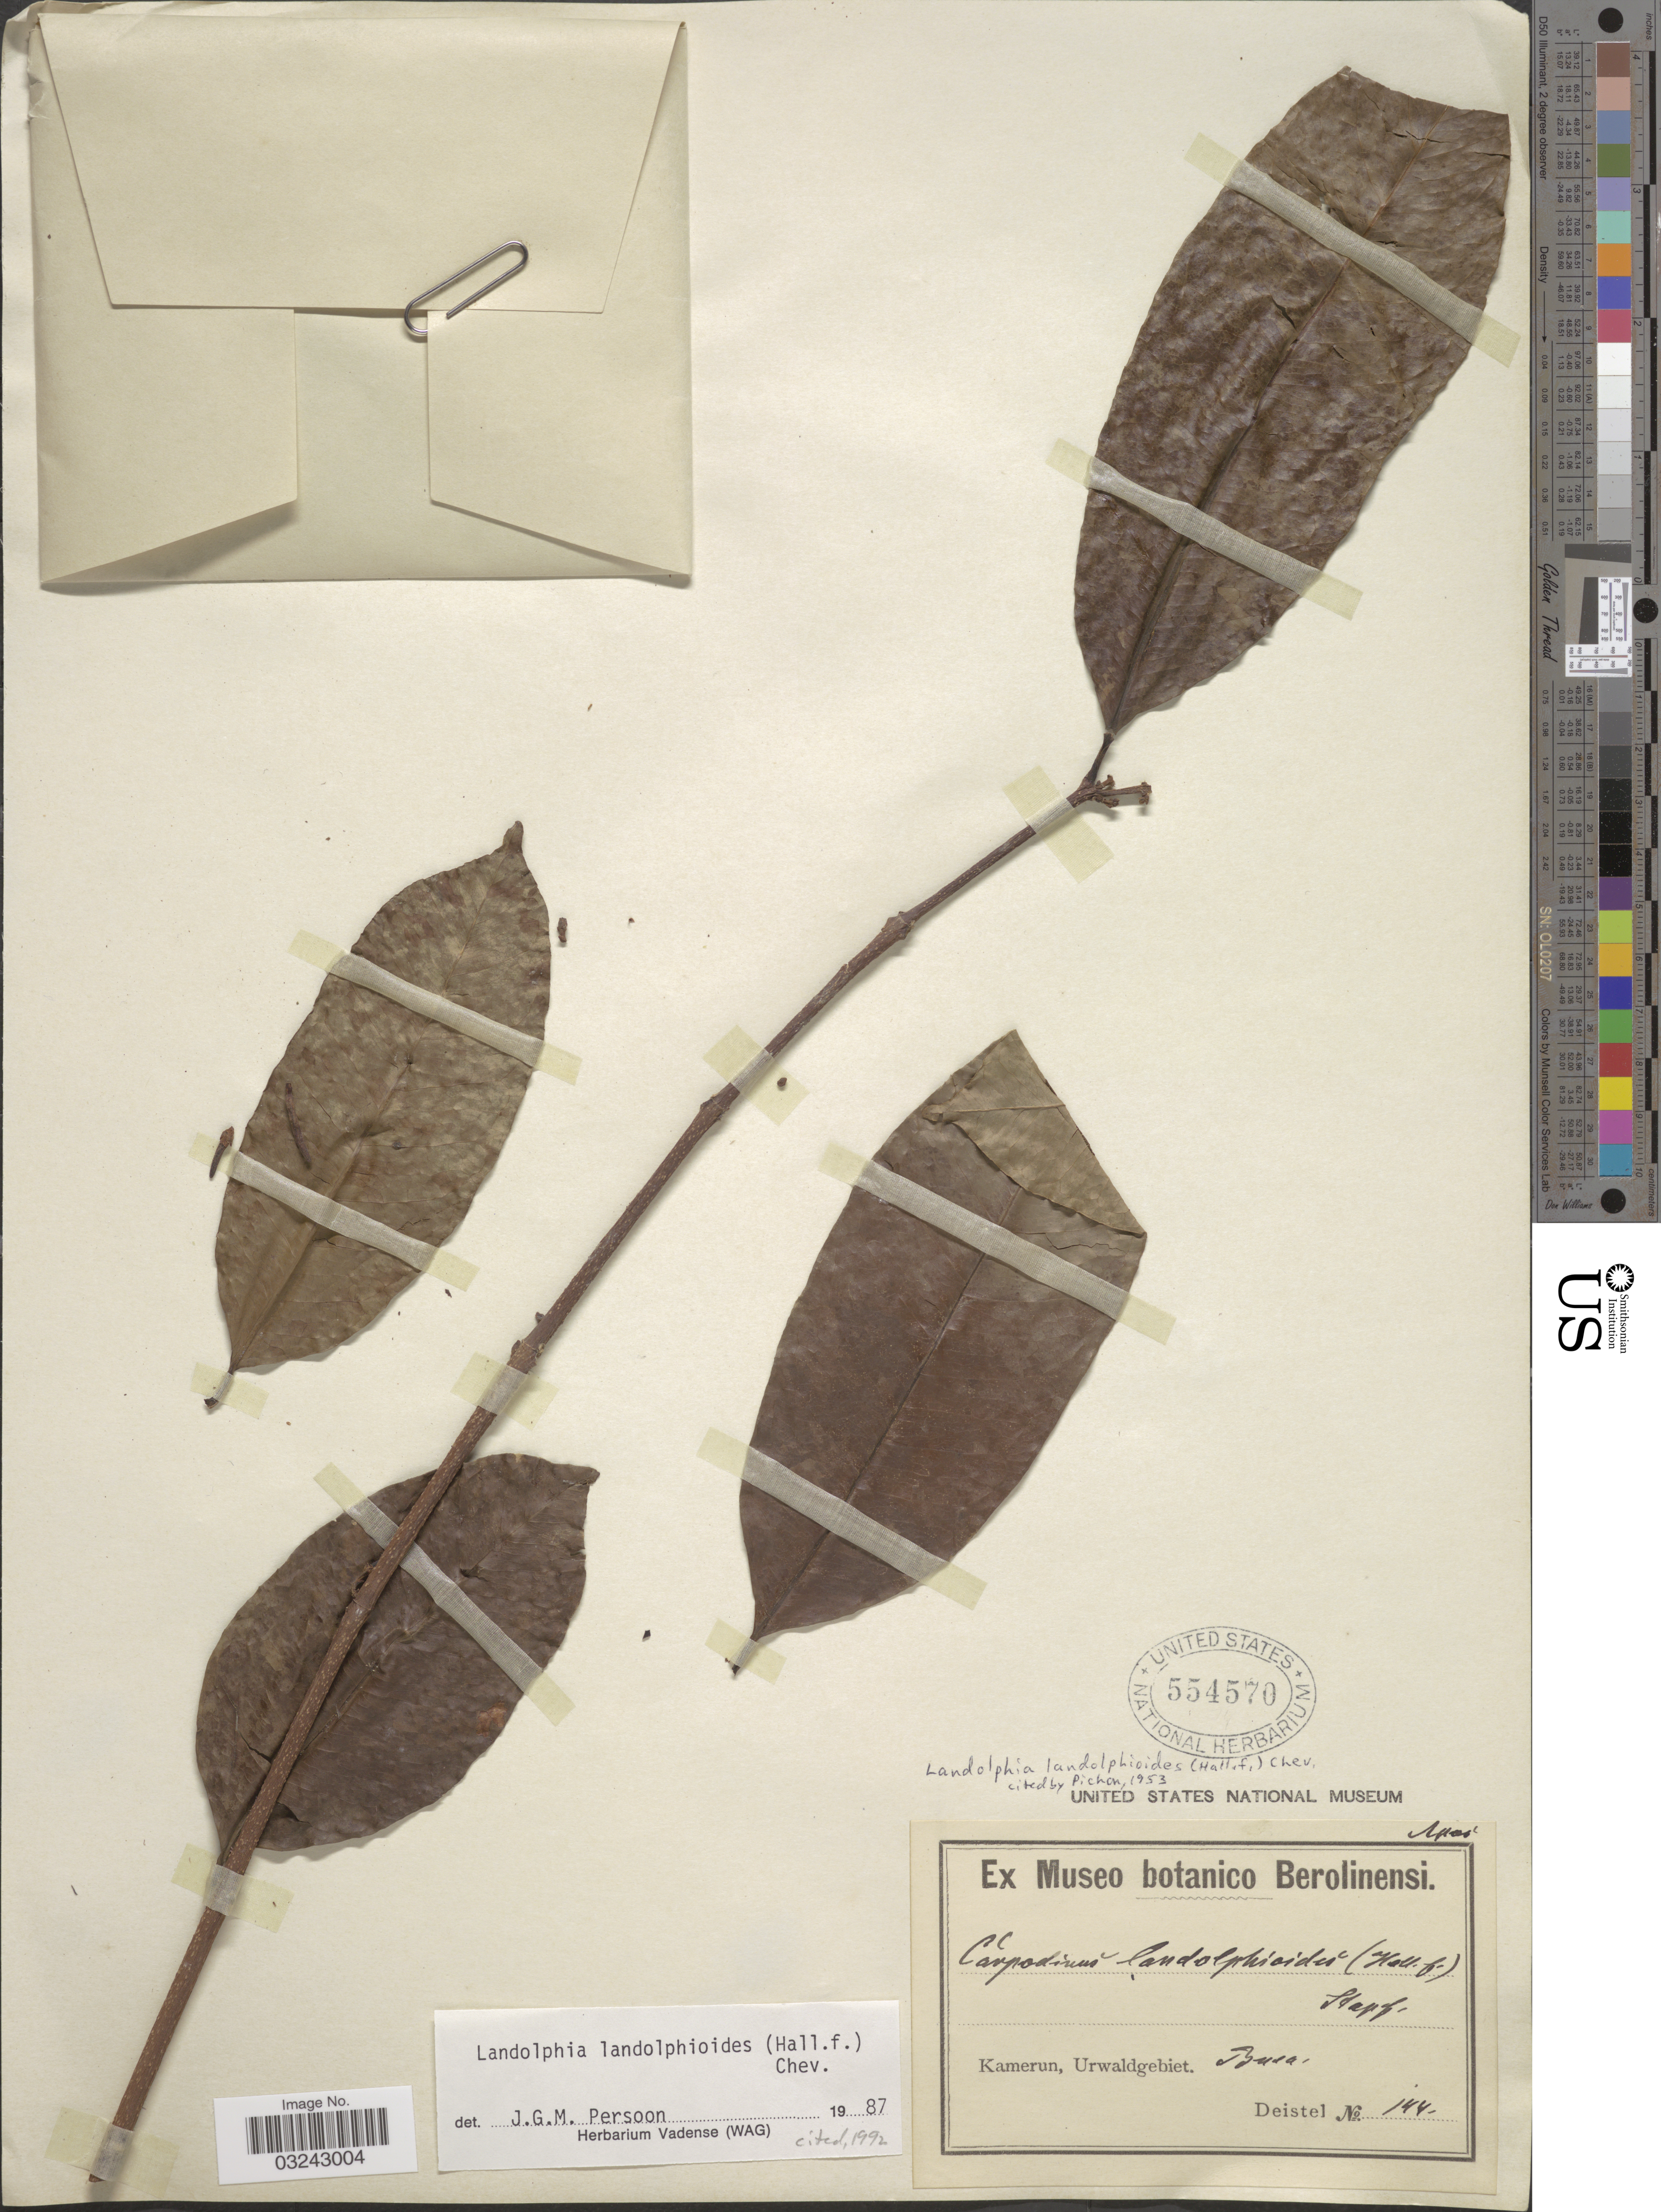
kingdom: Plantae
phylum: Tracheophyta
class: Magnoliopsida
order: Gentianales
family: Apocynaceae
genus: Landolphia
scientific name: Landolphia landolphioides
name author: (Hallier f.) A. Chev.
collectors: -. Deistel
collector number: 144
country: Cameroon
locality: Kamerun, Urwaldgebiet. Buea.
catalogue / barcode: US 554570